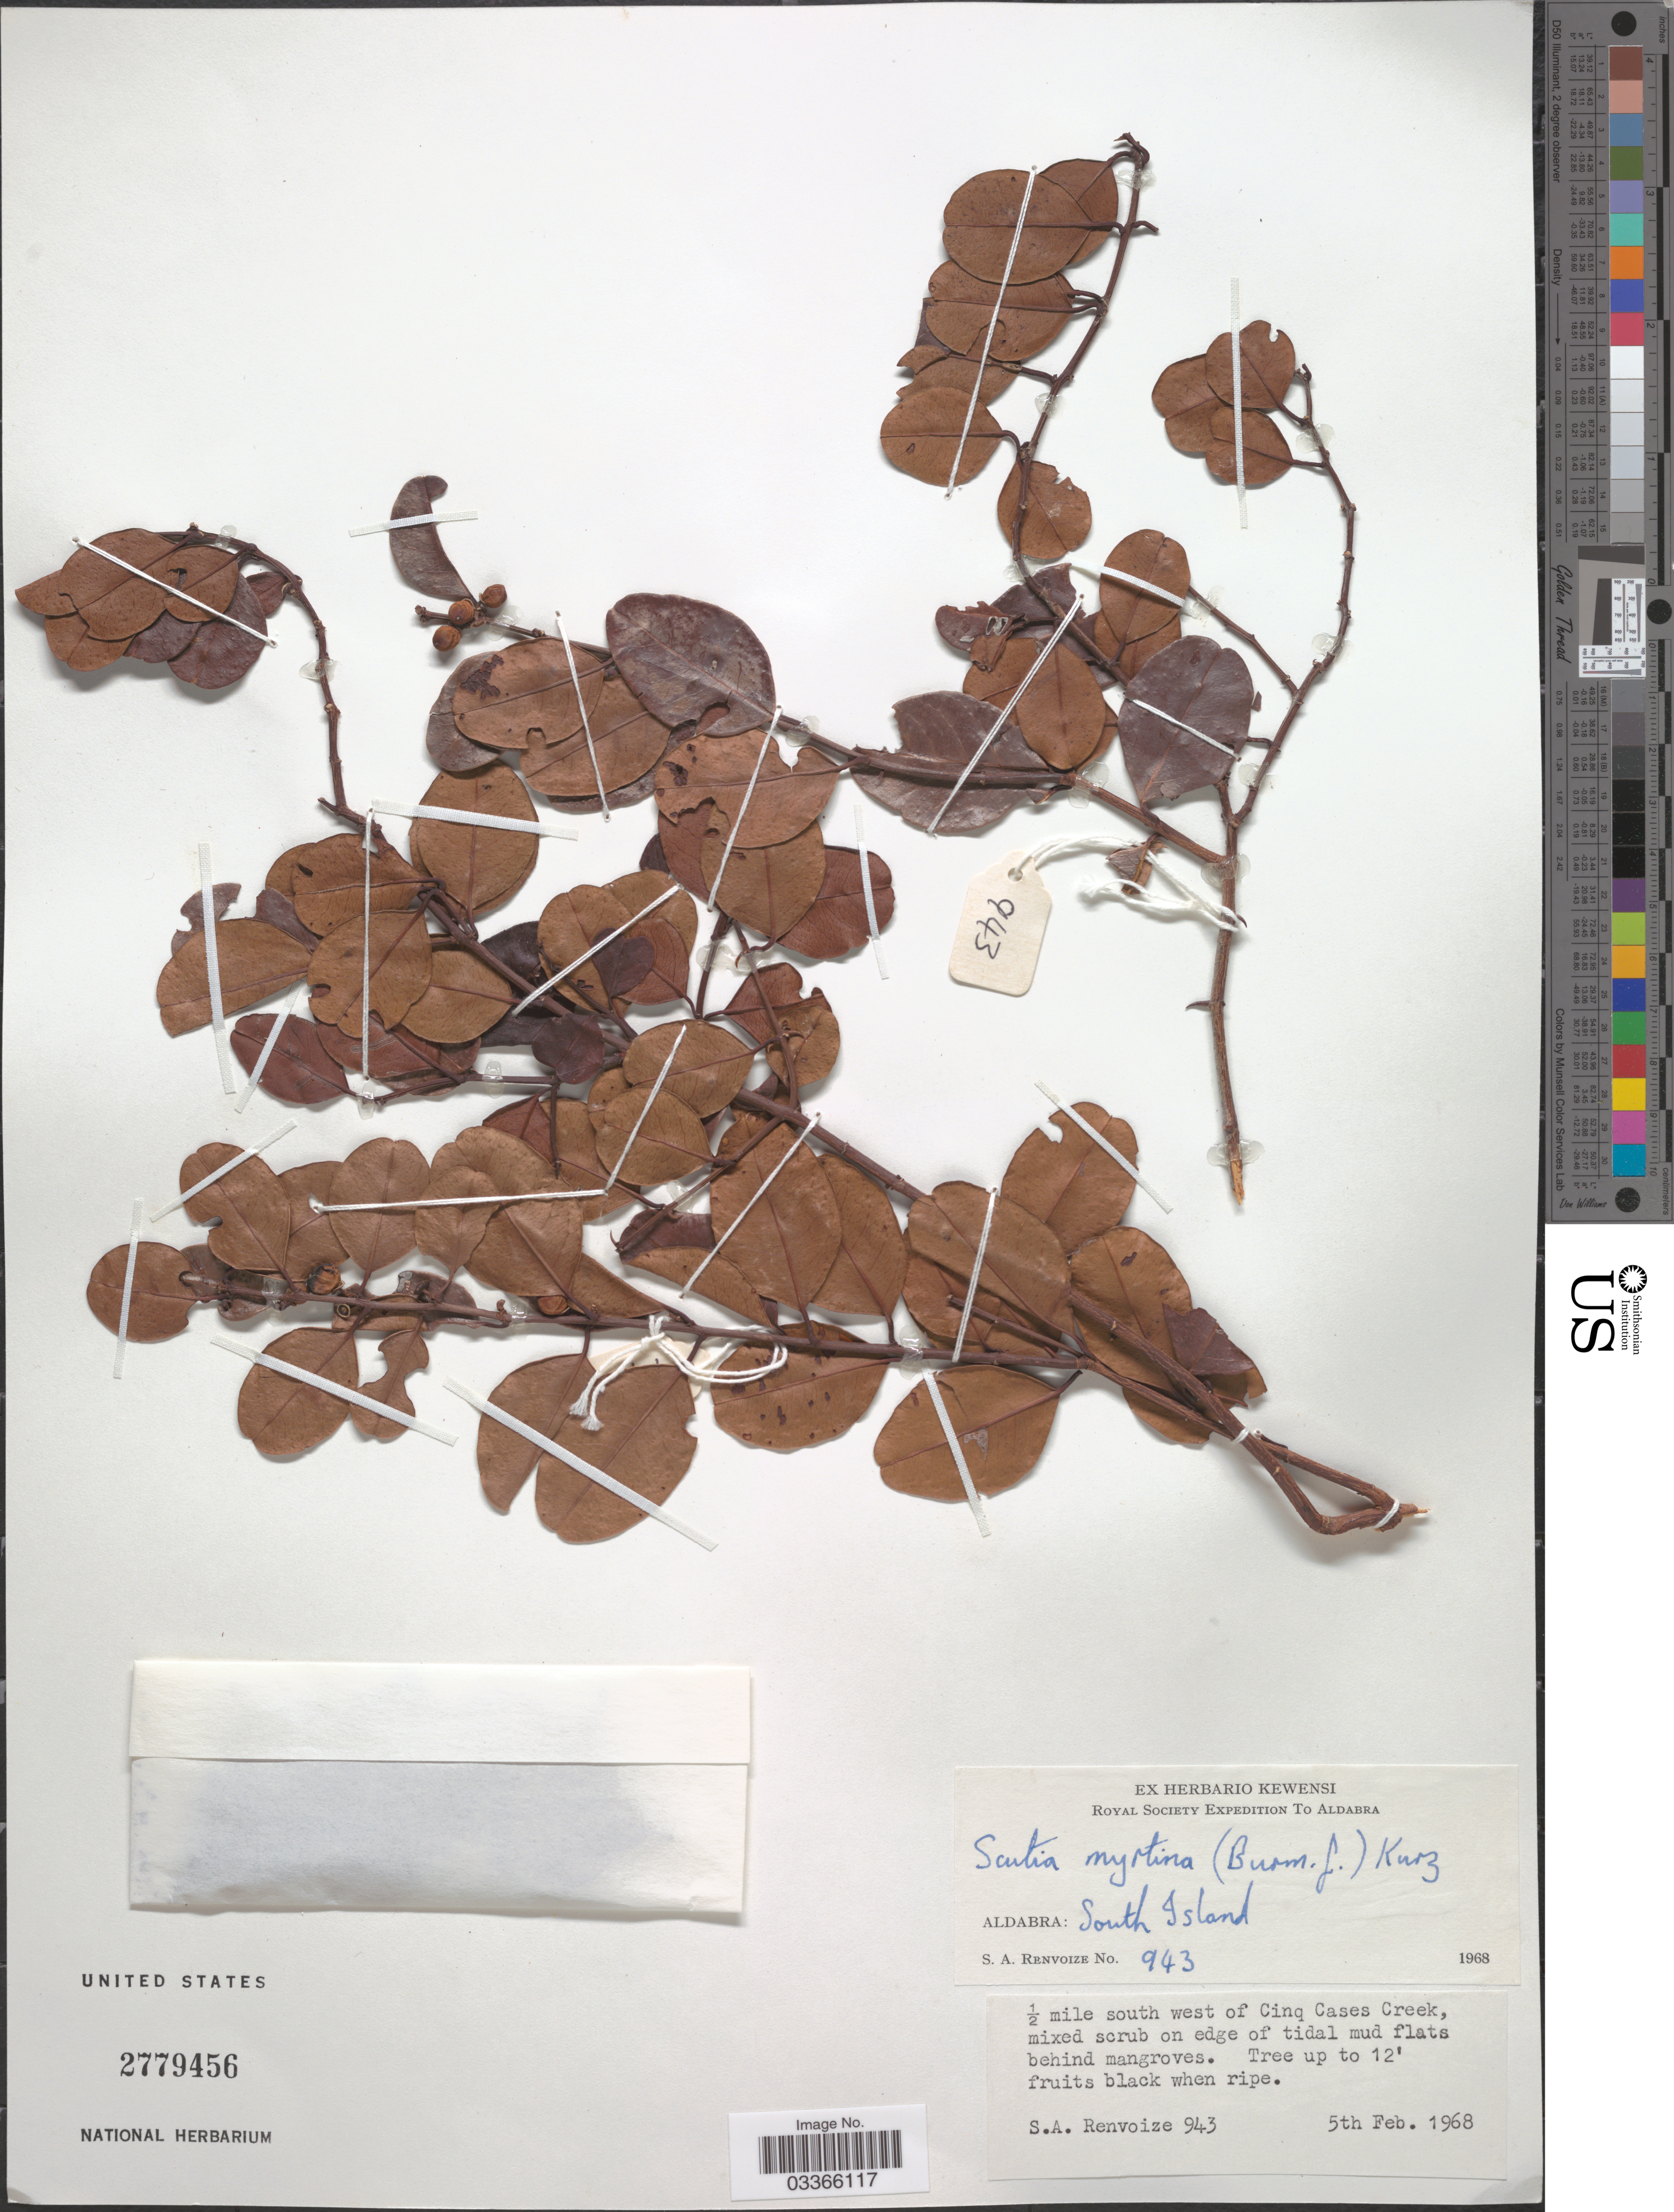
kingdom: Plantae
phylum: Tracheophyta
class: Magnoliopsida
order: Rosales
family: Rhamnaceae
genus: Scutia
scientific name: Scutia myrtina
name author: (Burm. f.) Kurz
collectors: S. A. Renvoize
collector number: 943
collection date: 1968-02-05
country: Seychelles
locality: Aldabra, ½ mile south west of Cinq Cases Creek.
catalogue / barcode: US 2779456